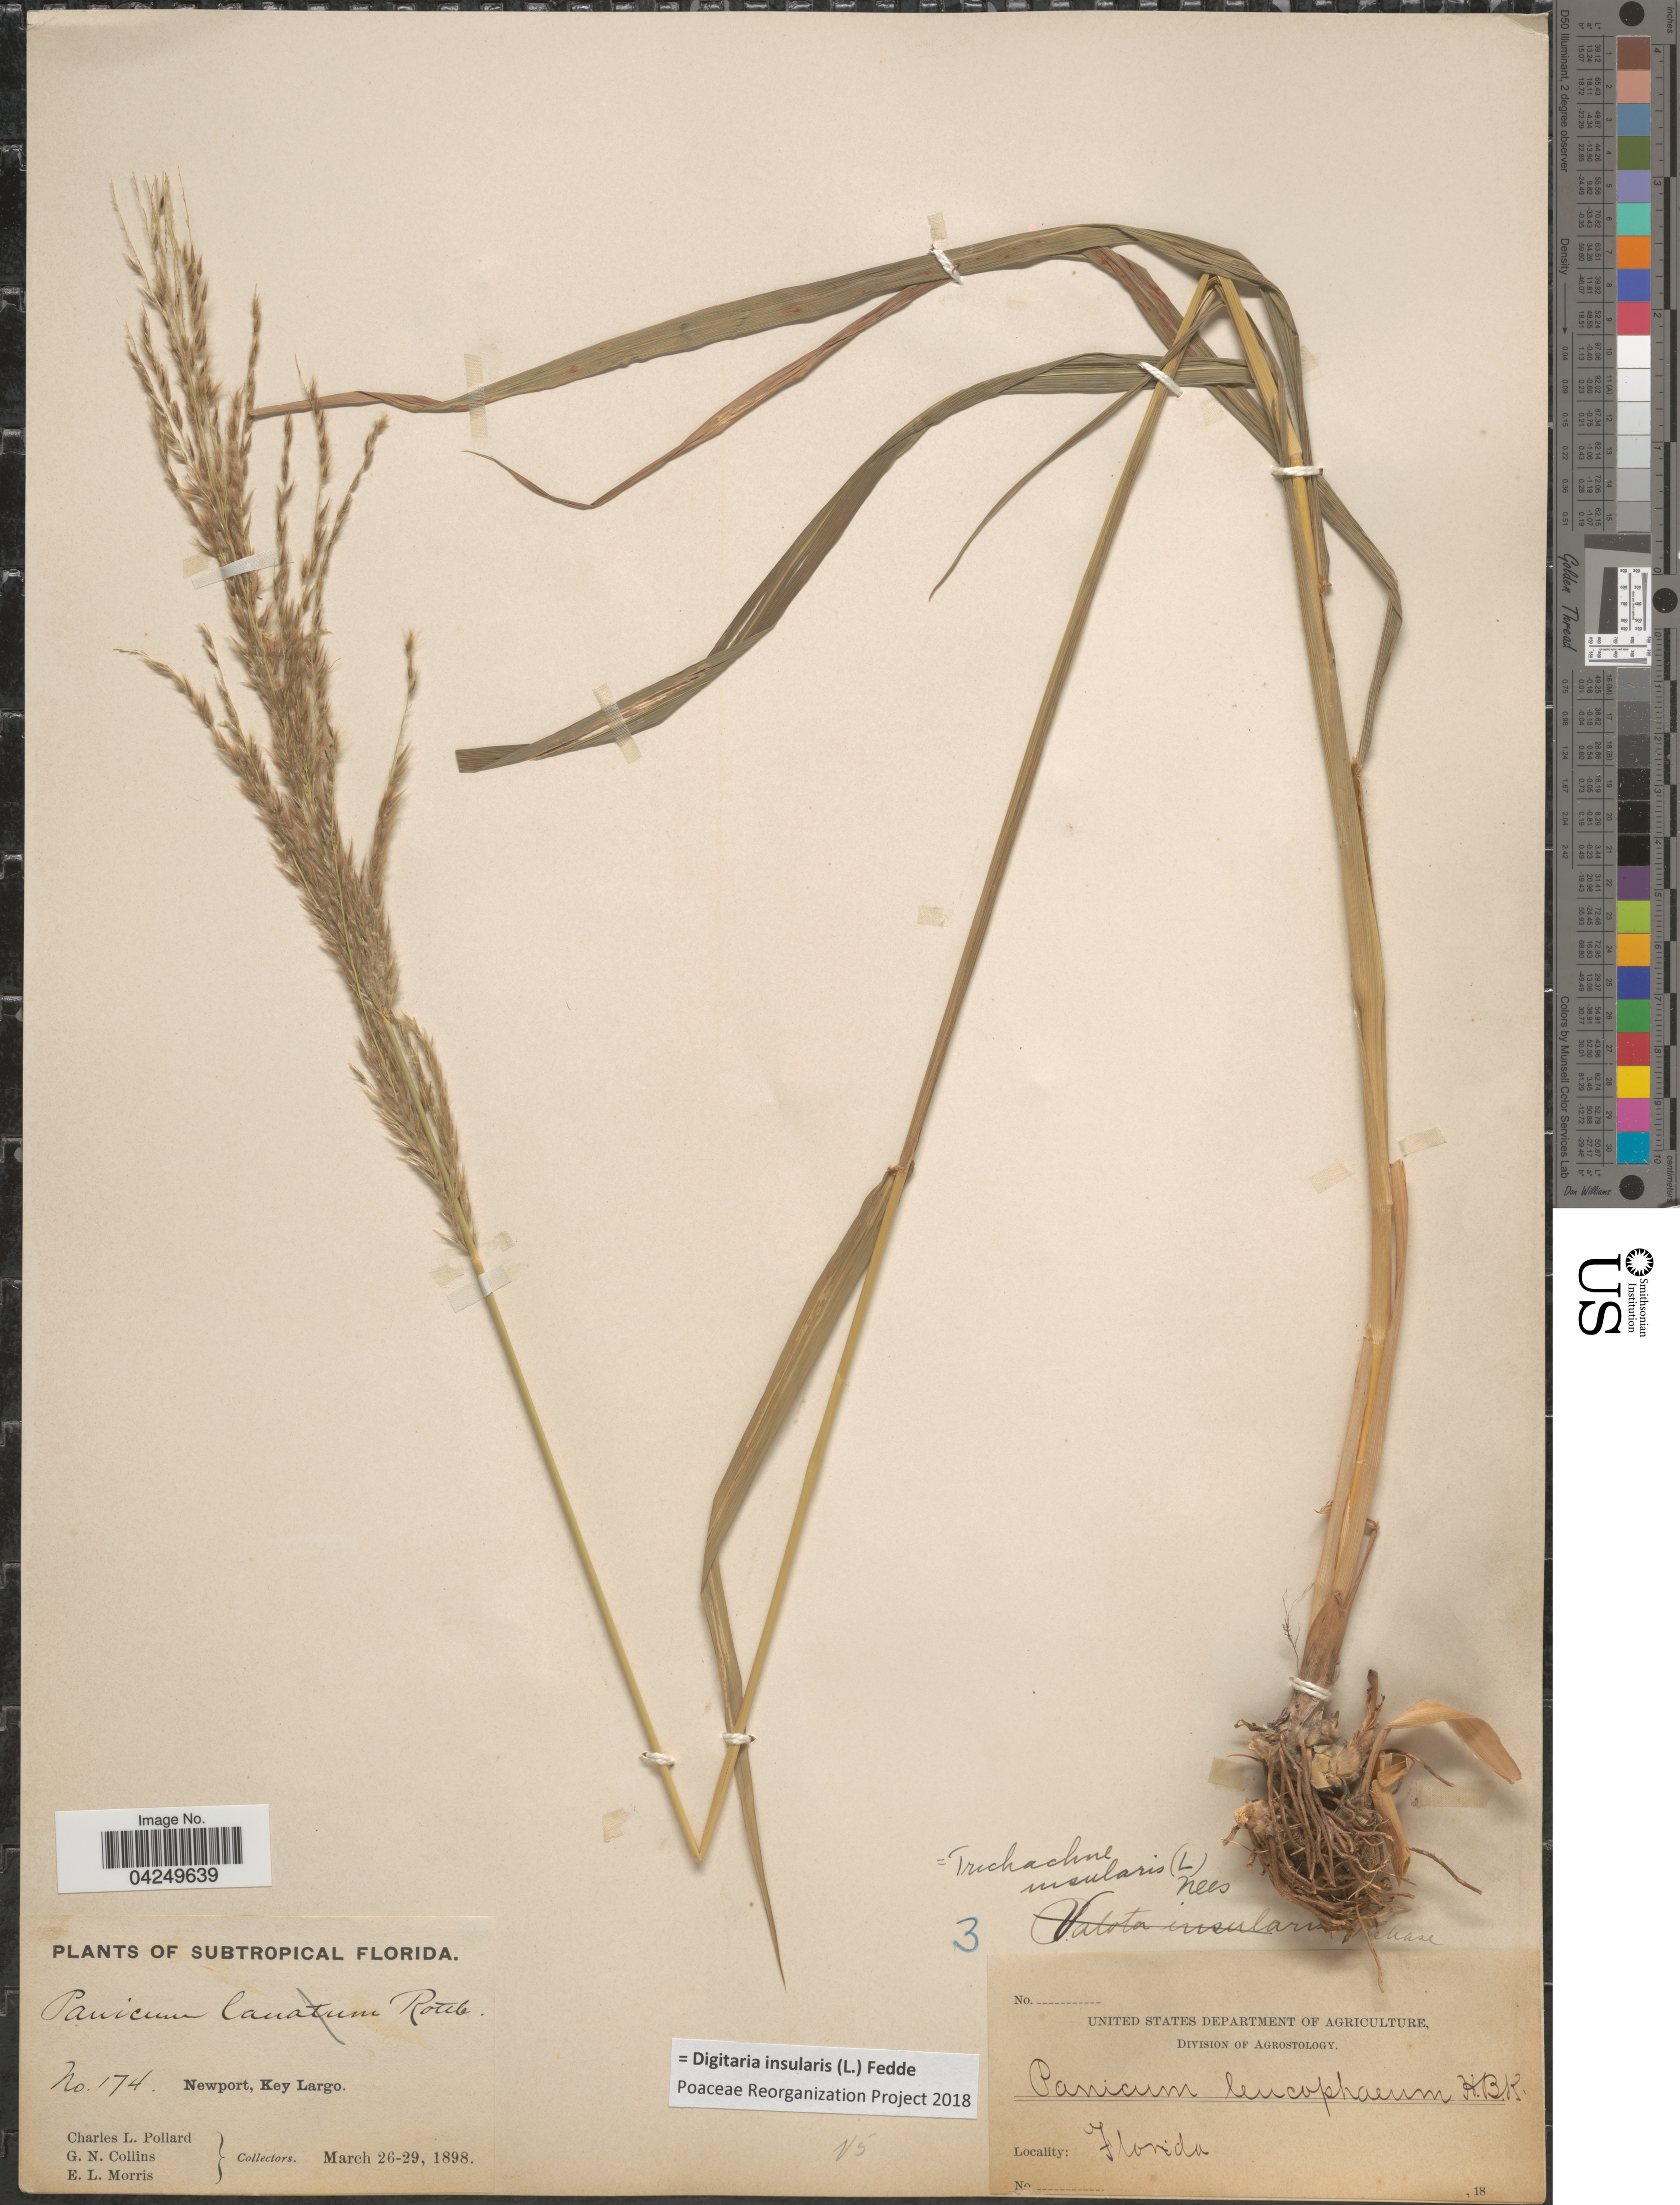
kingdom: Plantae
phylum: Tracheophyta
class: Liliopsida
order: Poales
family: Poaceae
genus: Digitaria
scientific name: Digitaria insularis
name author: (L.) Fedde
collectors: C. L. Pollard, G. Collins & E. Morris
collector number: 174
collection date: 1898-03-26/1898-03-29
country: United States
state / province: Florida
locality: Subtropical Florida. Newport, Key Largo.